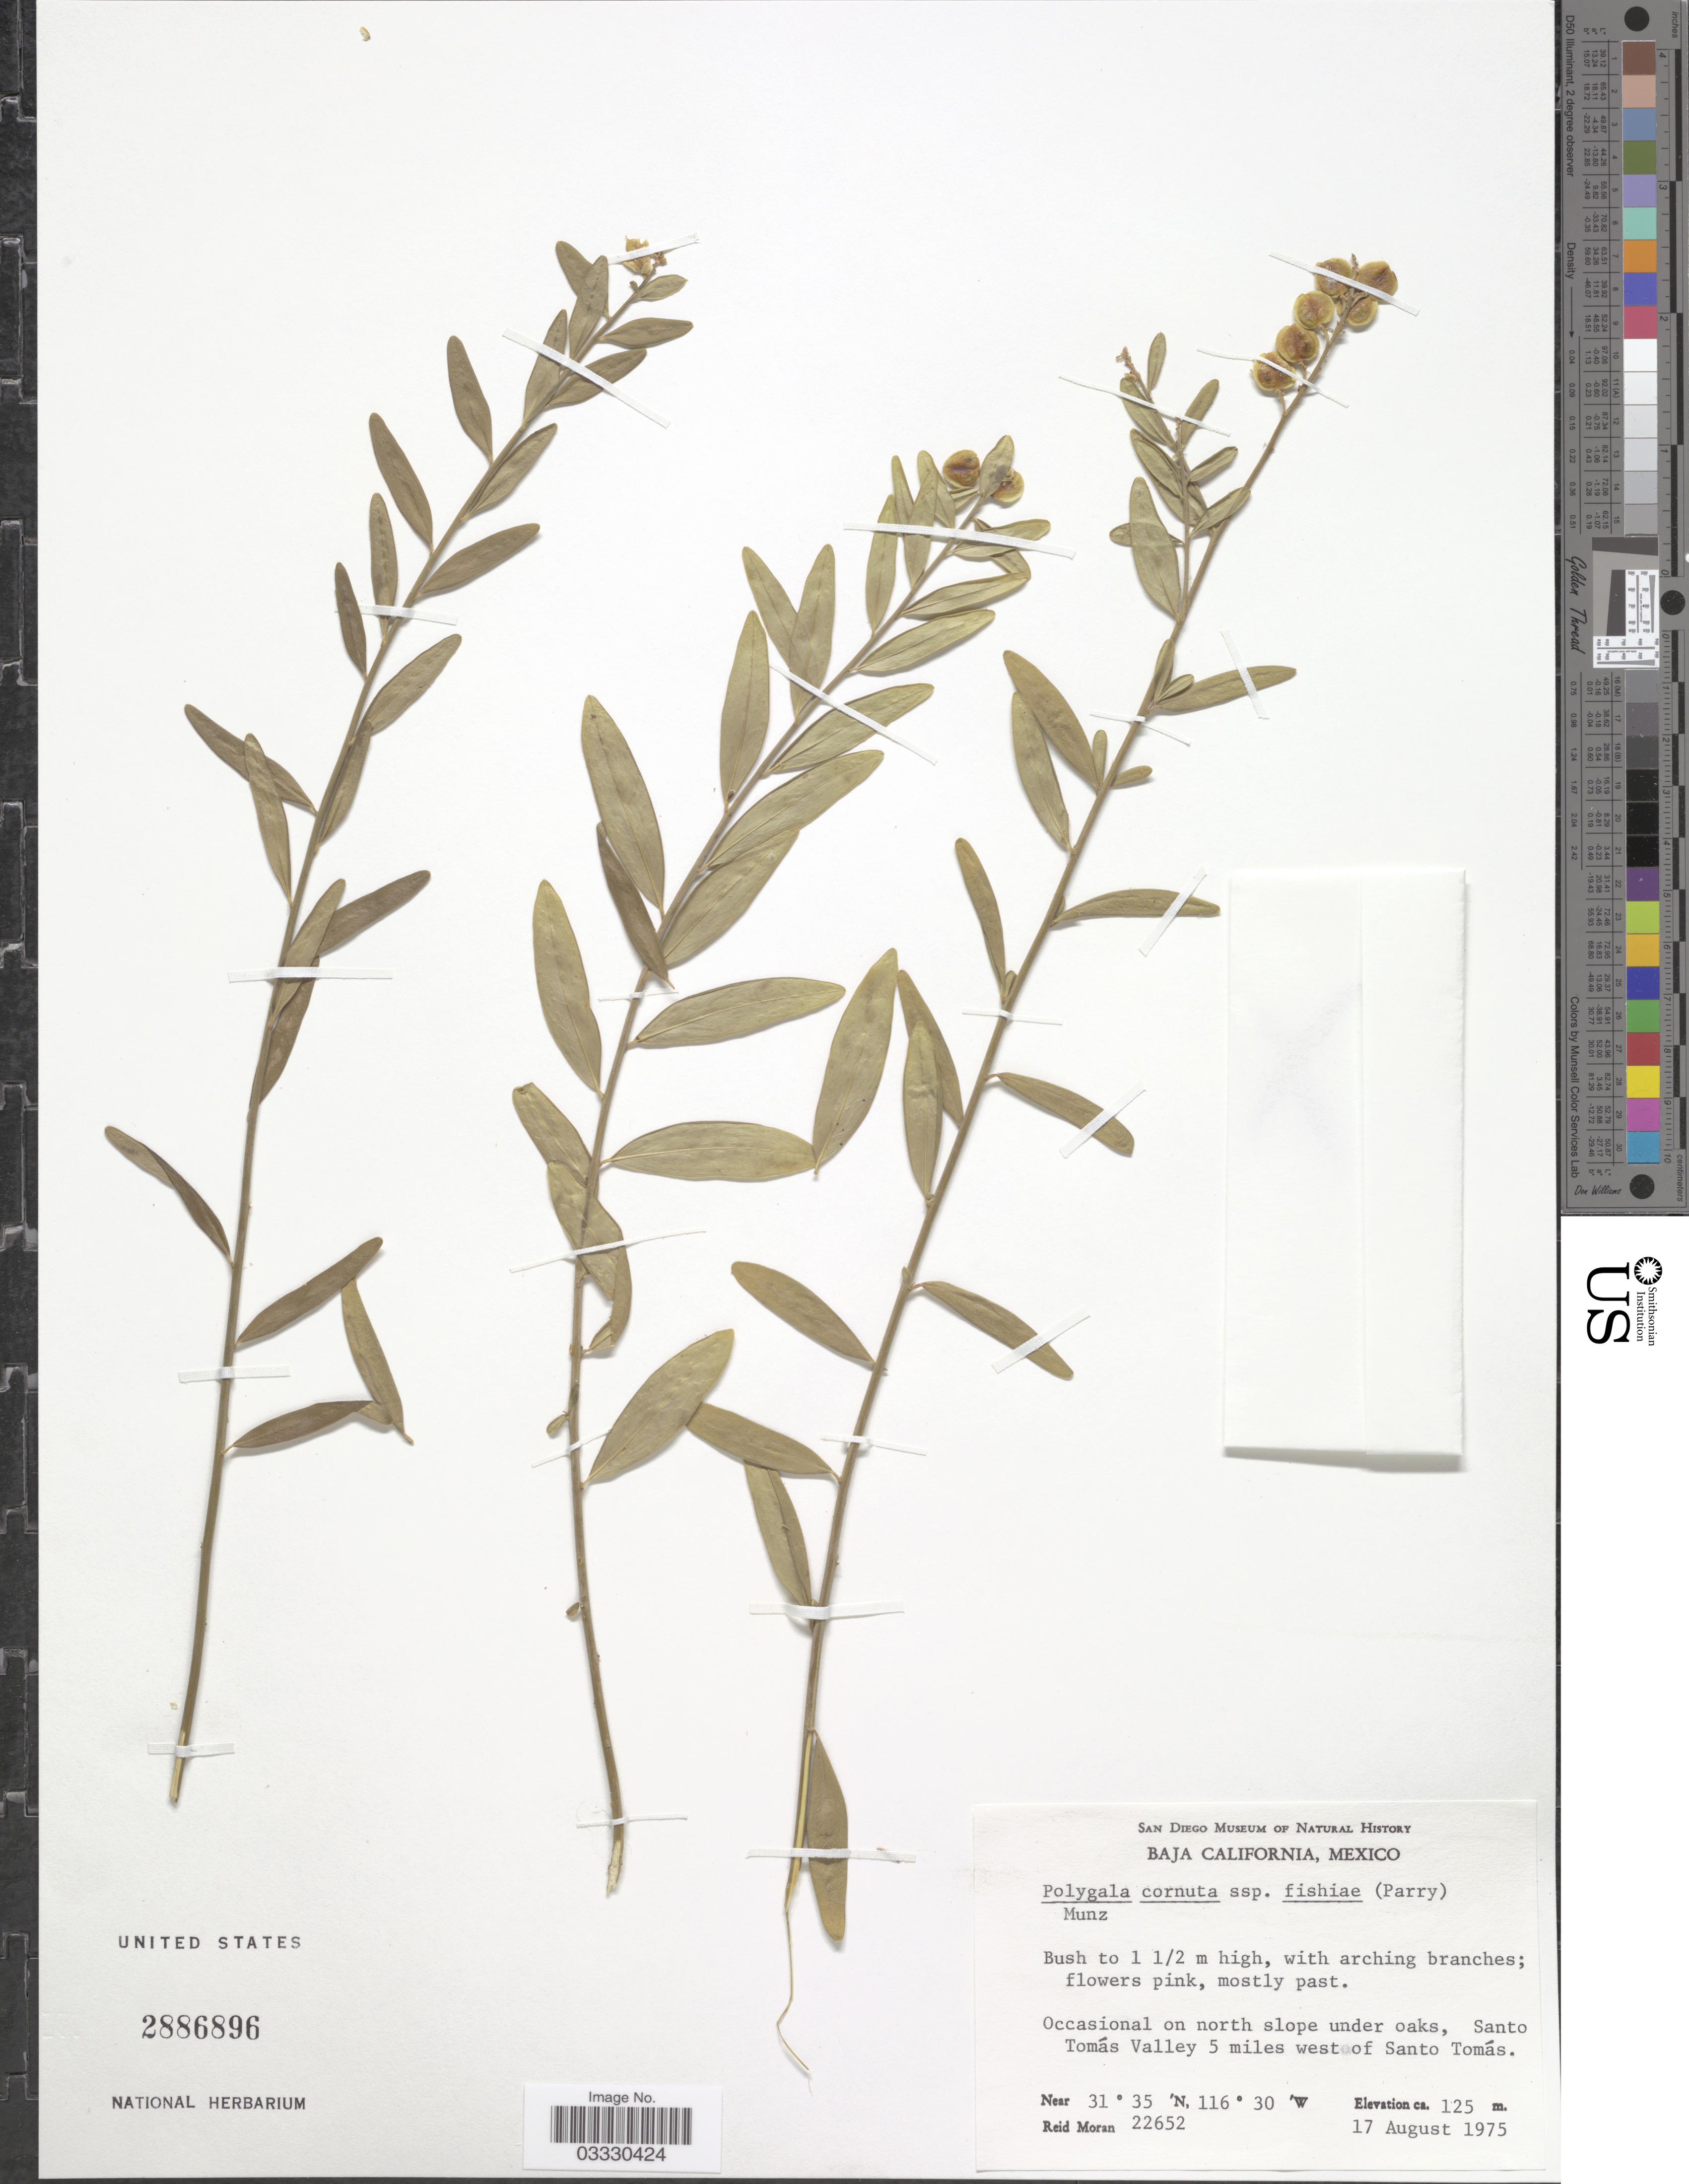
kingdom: Plantae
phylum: Tracheophyta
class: Magnoliopsida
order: Fabales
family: Polygalaceae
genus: Rhinotropis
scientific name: Rhinotropis cornuta var. fishiae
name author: (Parry) J.R. Abbott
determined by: Strong, Mark T., (BOT), Smithsonian Institution - National Museum of Natural History (UNITED STATES)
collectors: R. V. Moran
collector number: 22652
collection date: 1975-08-17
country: Mexico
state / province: Baja California Norte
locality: Santo Tomás Valley 5 miles west of Santo Tomás.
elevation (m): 125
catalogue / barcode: US 2886896